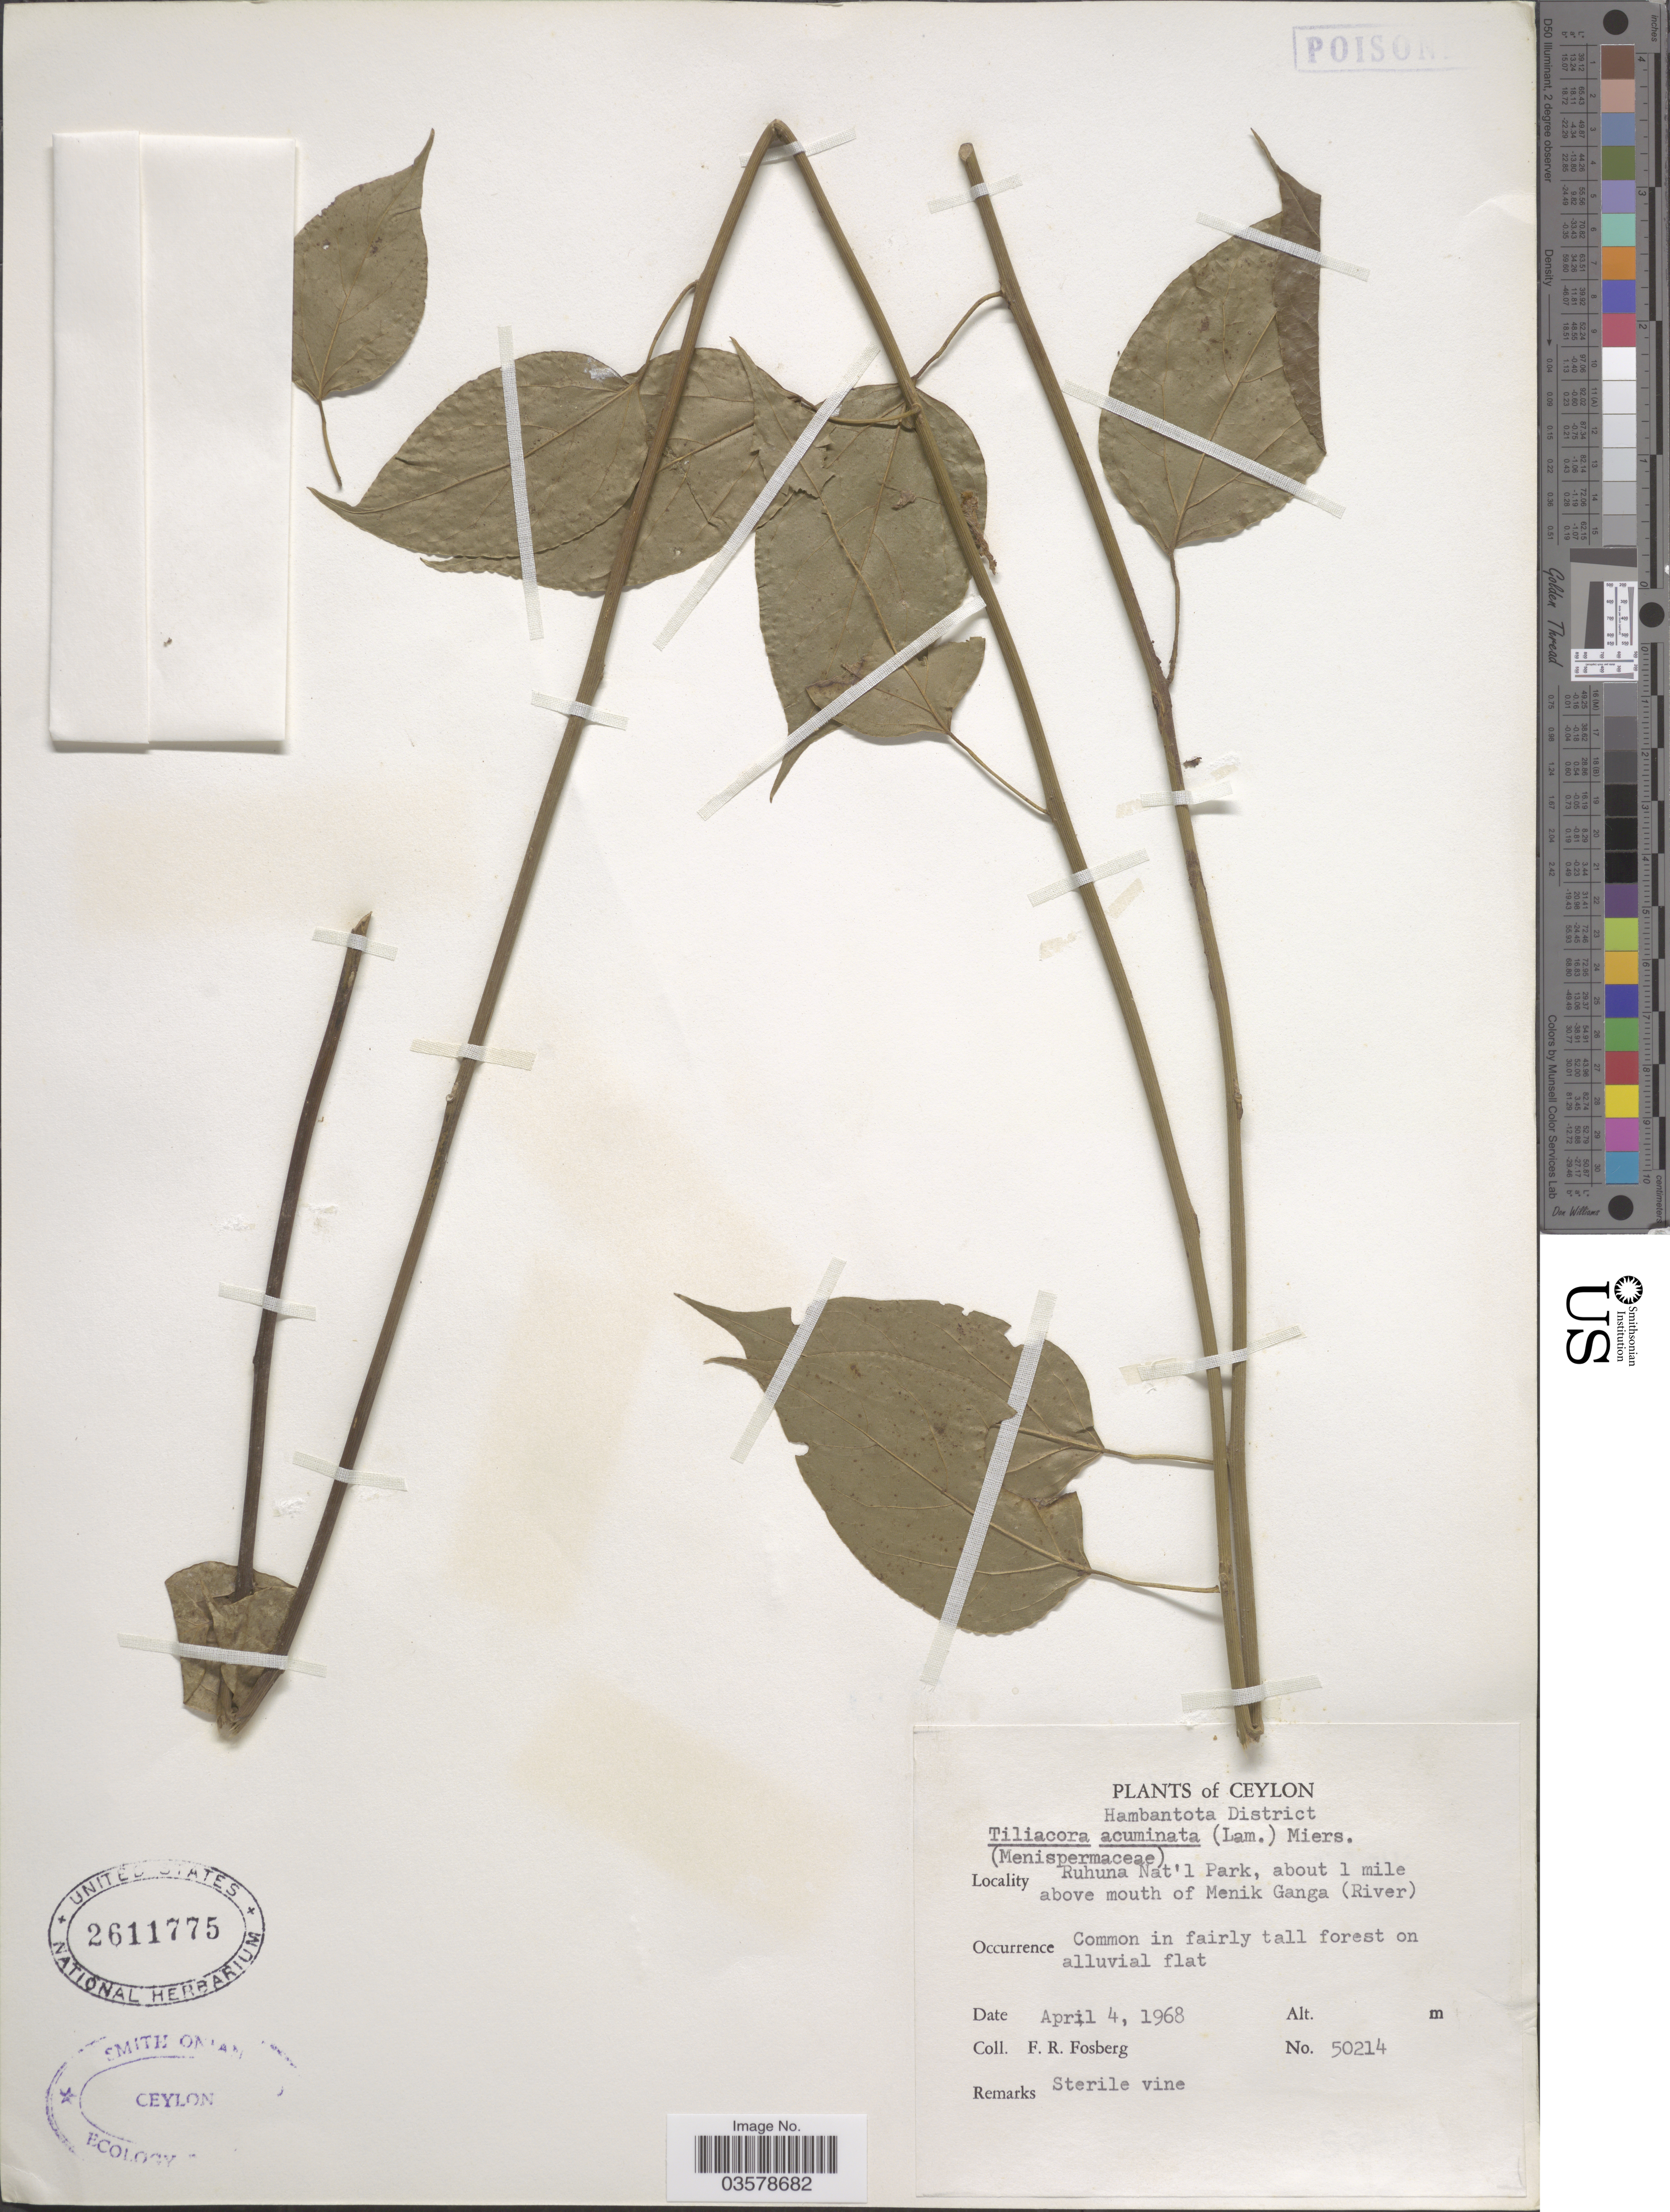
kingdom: Plantae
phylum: Tracheophyta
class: Magnoliopsida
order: Ranunculales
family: Menispermaceae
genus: Tiliacora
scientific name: Tiliacora acuminata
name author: (Lam.) Miers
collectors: F. R. Fosberg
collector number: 50214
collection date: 1968-04-04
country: Sri Lanka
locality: Ceylon. Hambantota District. Ruhuna Nat'l Park, about 1 mile above mouth of Menik Ganga (River).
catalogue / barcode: US 2611775